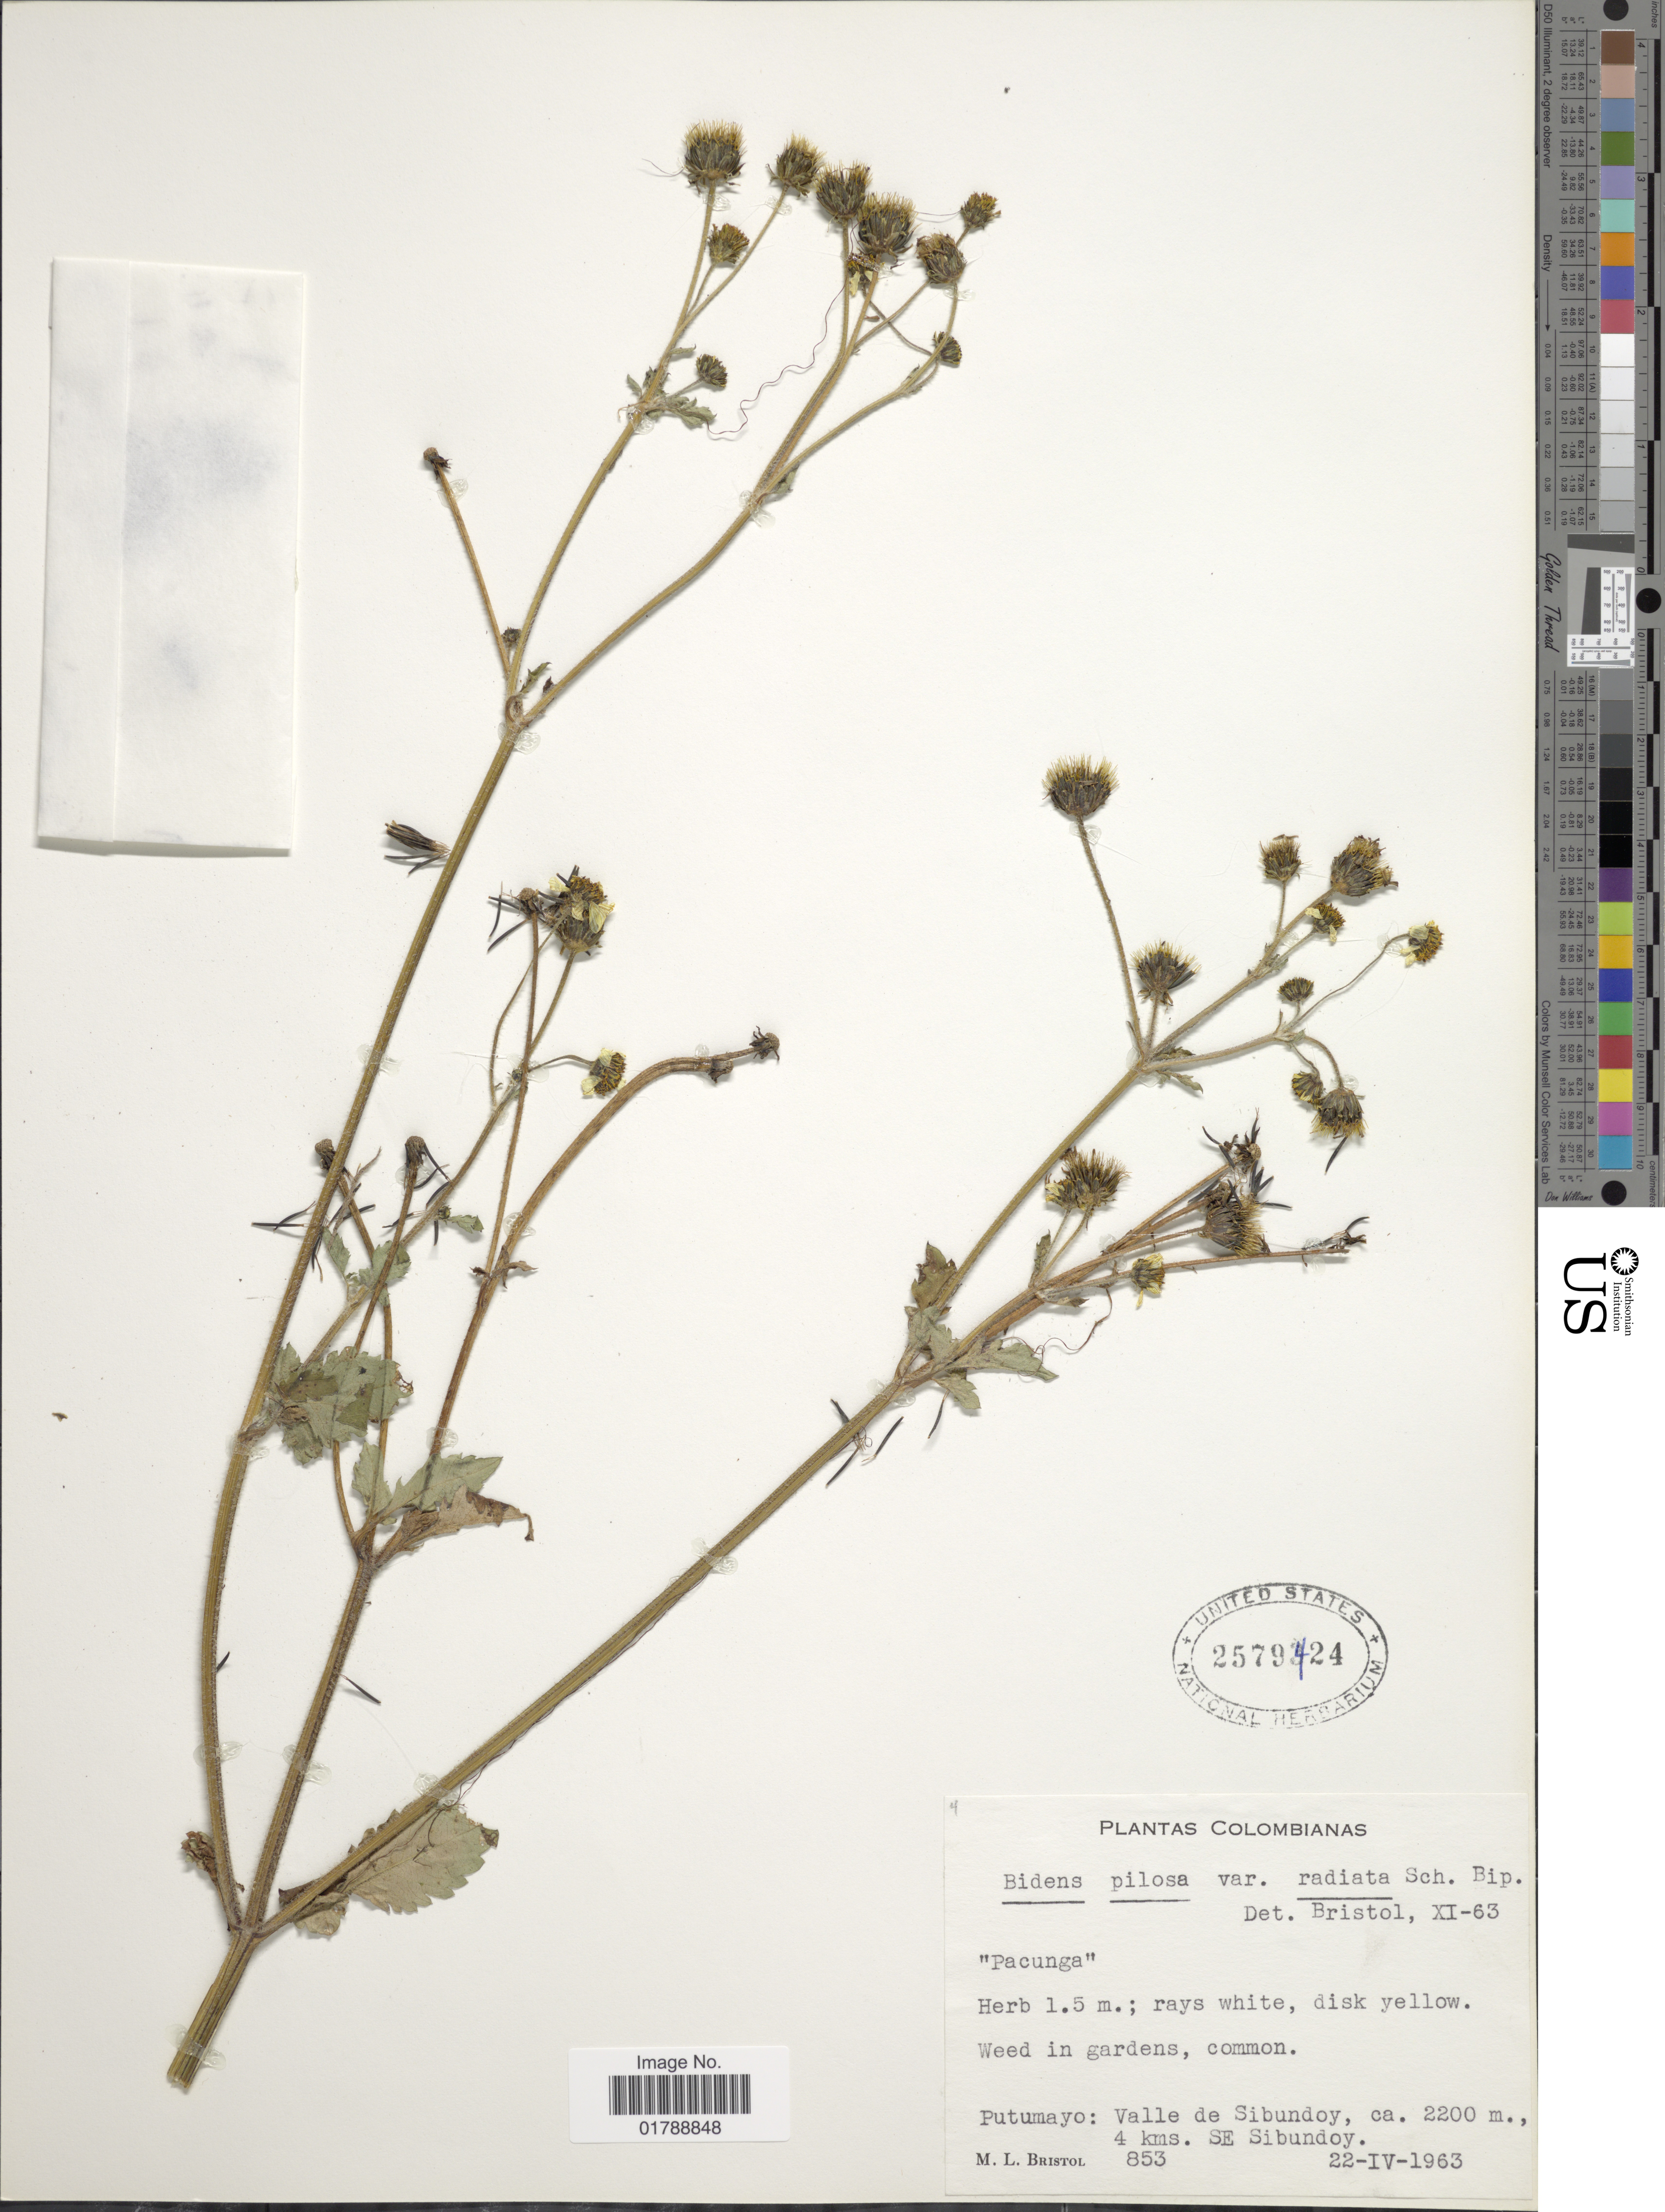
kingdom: Plantae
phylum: Tracheophyta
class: Magnoliopsida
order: Asterales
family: Asteraceae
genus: Bidens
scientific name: Bidens pilosa var. radiata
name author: (Sch. Bip.) J.A. Schmidt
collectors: M. L. Bristol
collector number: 853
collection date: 1963-04-22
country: Colombia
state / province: Putumayo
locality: Valle de Sibundoy, 4 kms. SE Sibundoy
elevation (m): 2200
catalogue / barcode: US 2579424